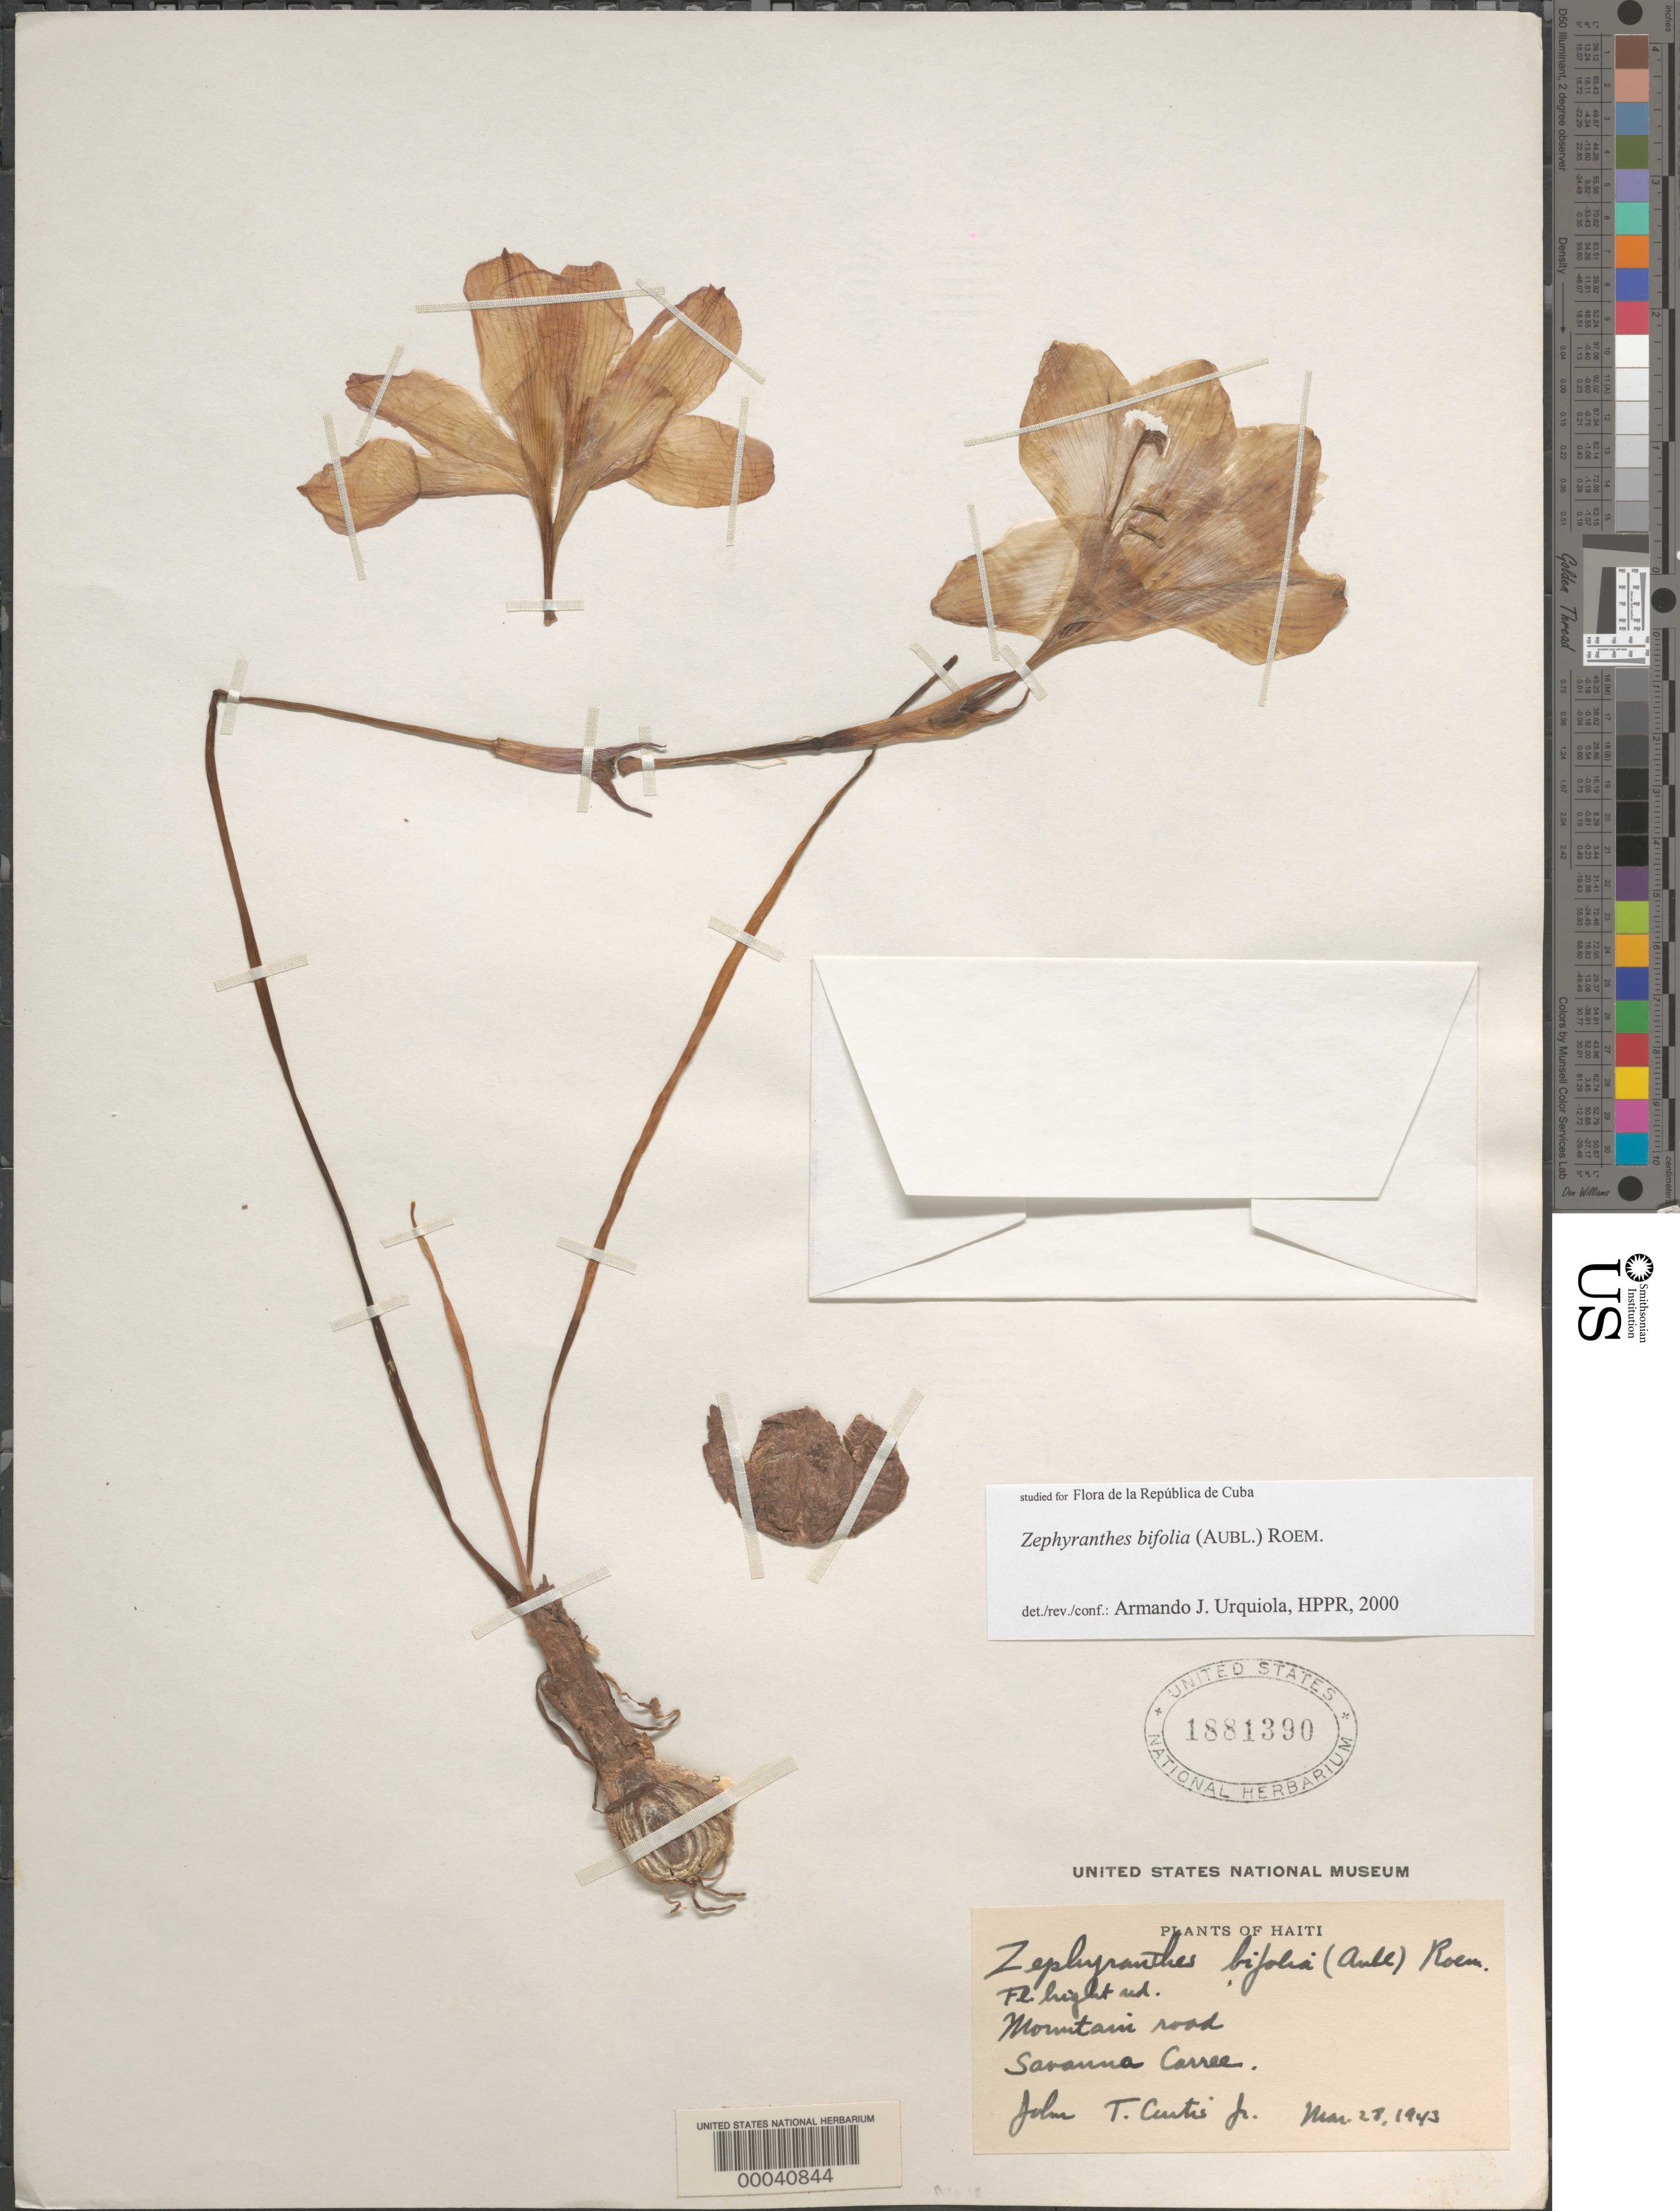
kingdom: Plantae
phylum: Tracheophyta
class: Liliopsida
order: Asparagales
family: Amaryllidaceae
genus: Zephyranthes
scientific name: Zephyranthes bifolia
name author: (Aubl.) M. Roem.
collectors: J. Curtis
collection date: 1943-03-28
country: Haiti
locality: Mountain road. Savanna Carree.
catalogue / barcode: US 1881390